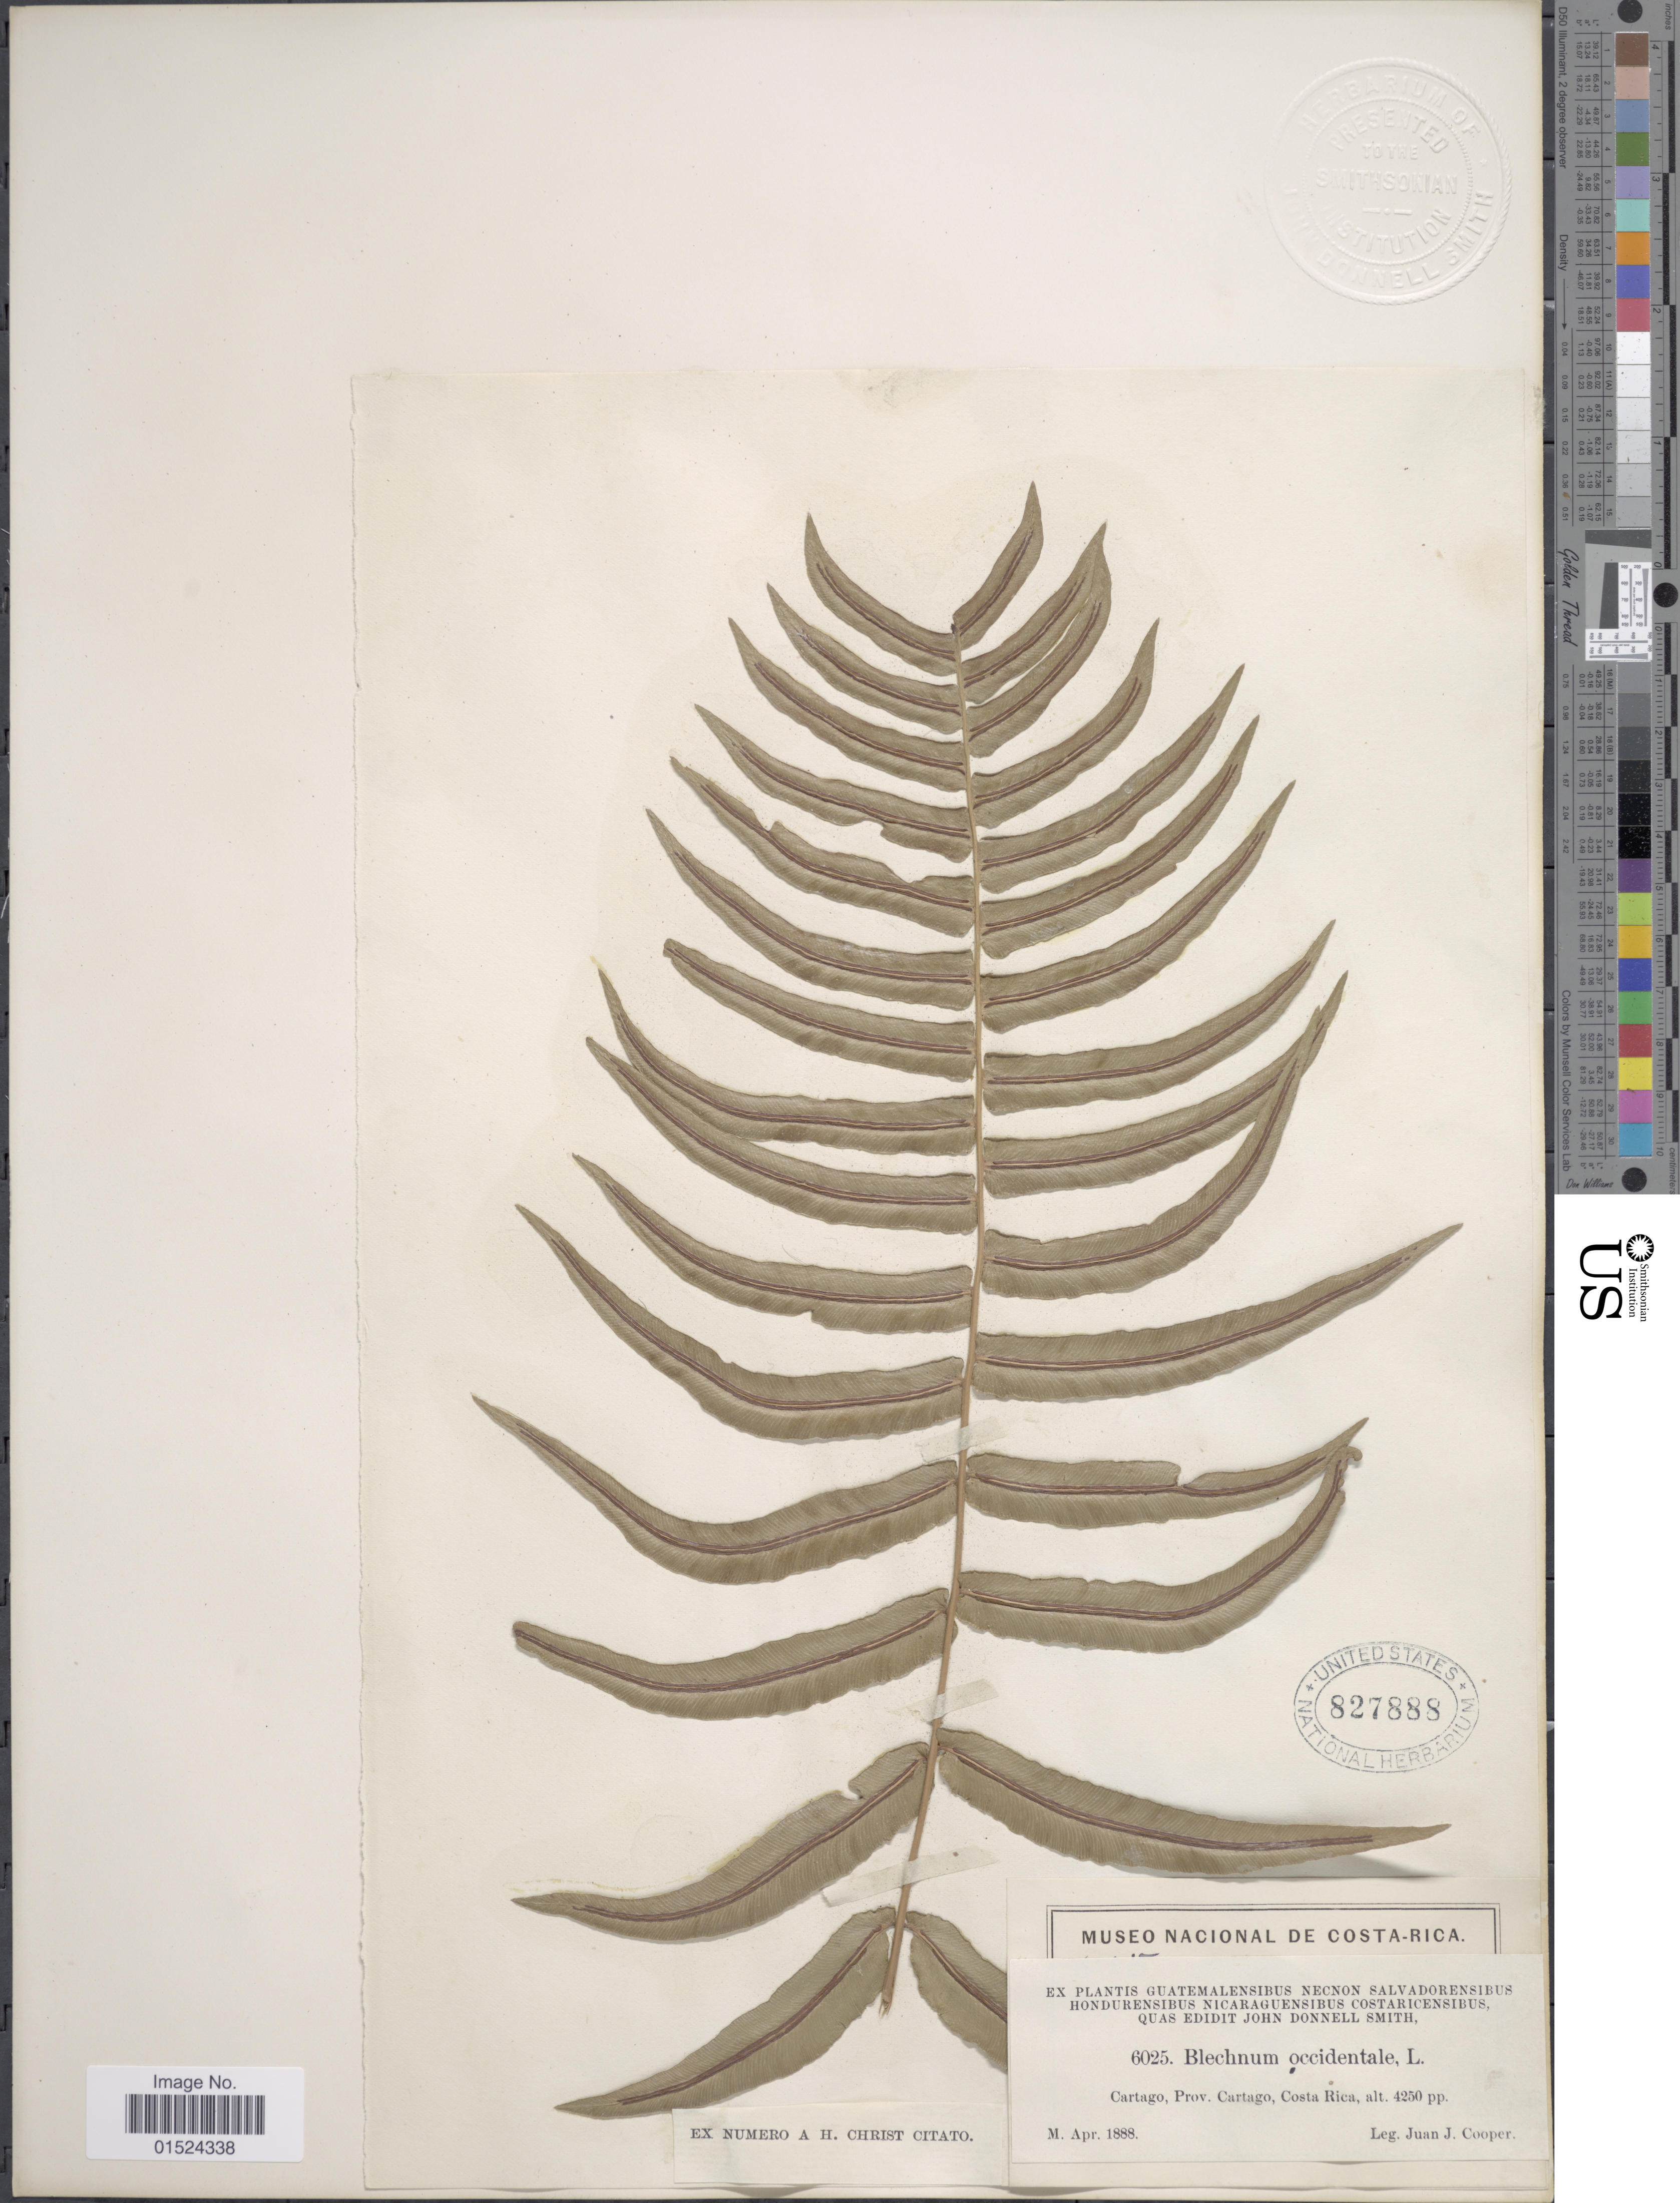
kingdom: Plantae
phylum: Tracheophyta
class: Polypodiopsida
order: Polypodiales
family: Blechnaceae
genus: Blechnum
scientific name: Blechnum occidentale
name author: L.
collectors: J. J. Cooper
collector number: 6025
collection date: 1888-04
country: Costa Rica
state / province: Cartago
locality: Cartago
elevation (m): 1295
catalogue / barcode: US 827888